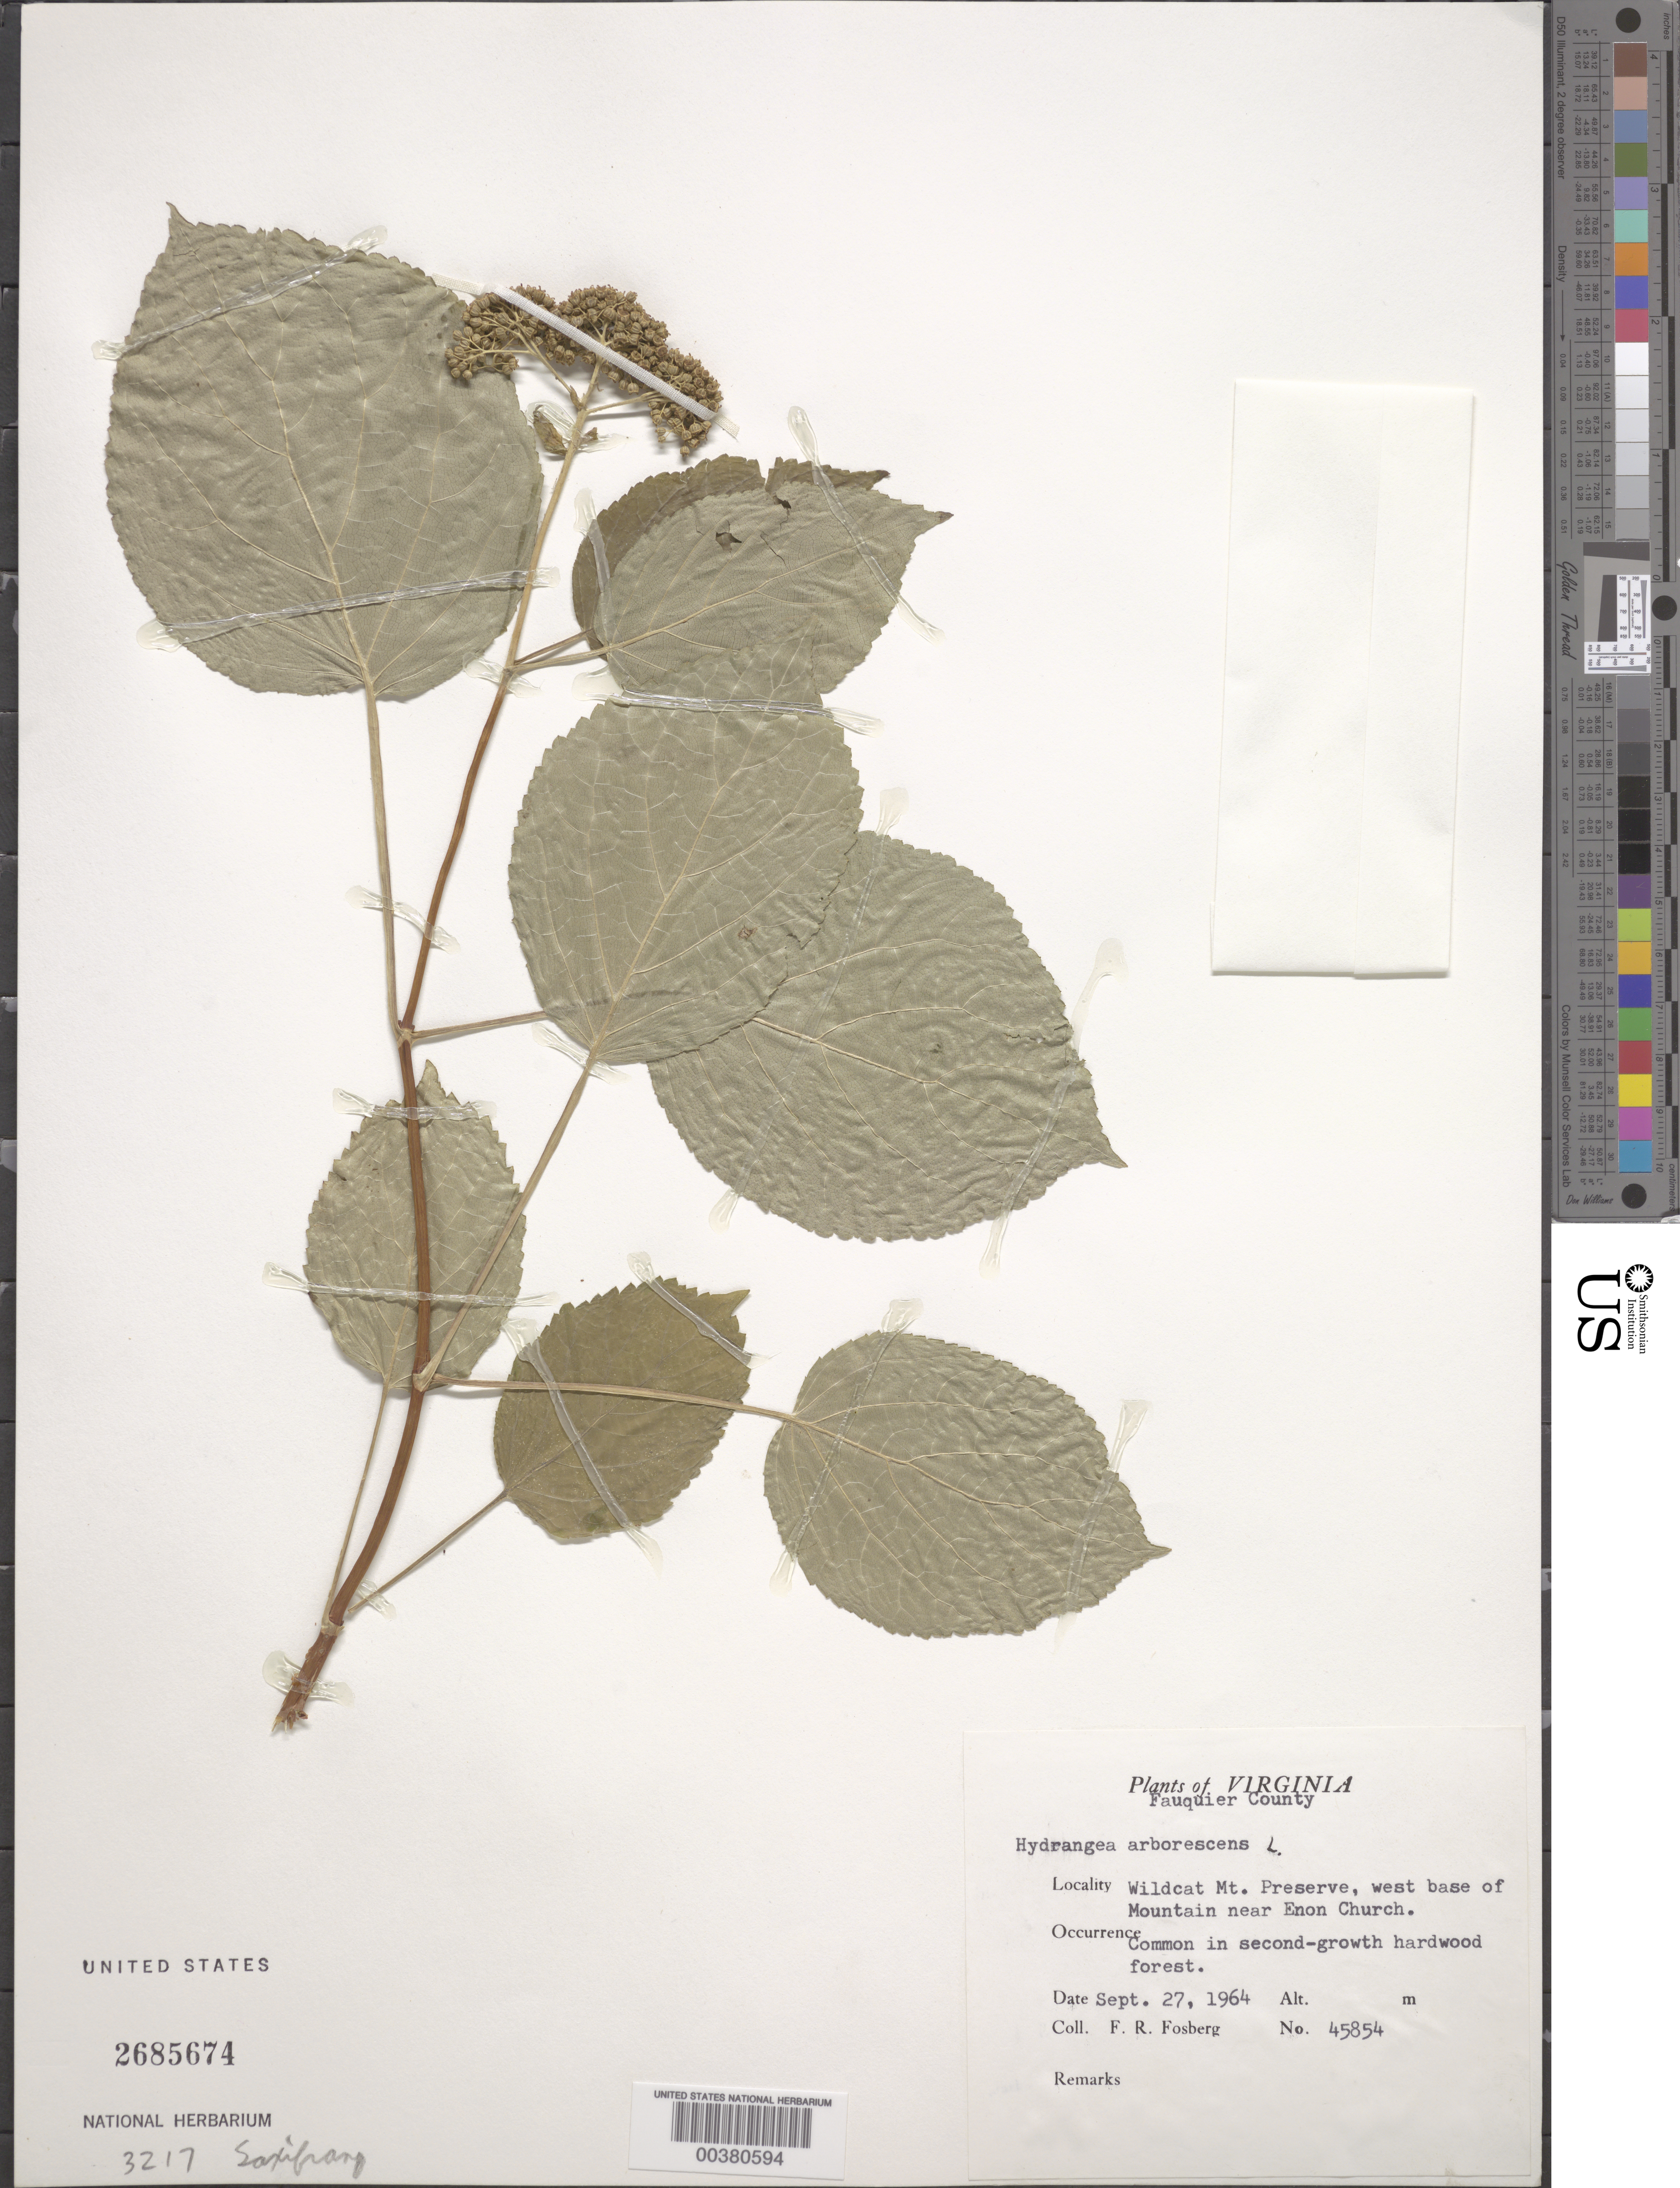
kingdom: Plantae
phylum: Tracheophyta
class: Magnoliopsida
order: Cornales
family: Hydrangeaceae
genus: Hydrangea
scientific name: Hydrangea arborescens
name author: L.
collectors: F. R. Fosberg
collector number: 45854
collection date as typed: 27 Sep 1964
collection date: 1964-09-27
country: United States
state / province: Virginia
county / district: Fauquier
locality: Wildcat Mountain Preserve, Enon Church vicinity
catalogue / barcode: US 2685674